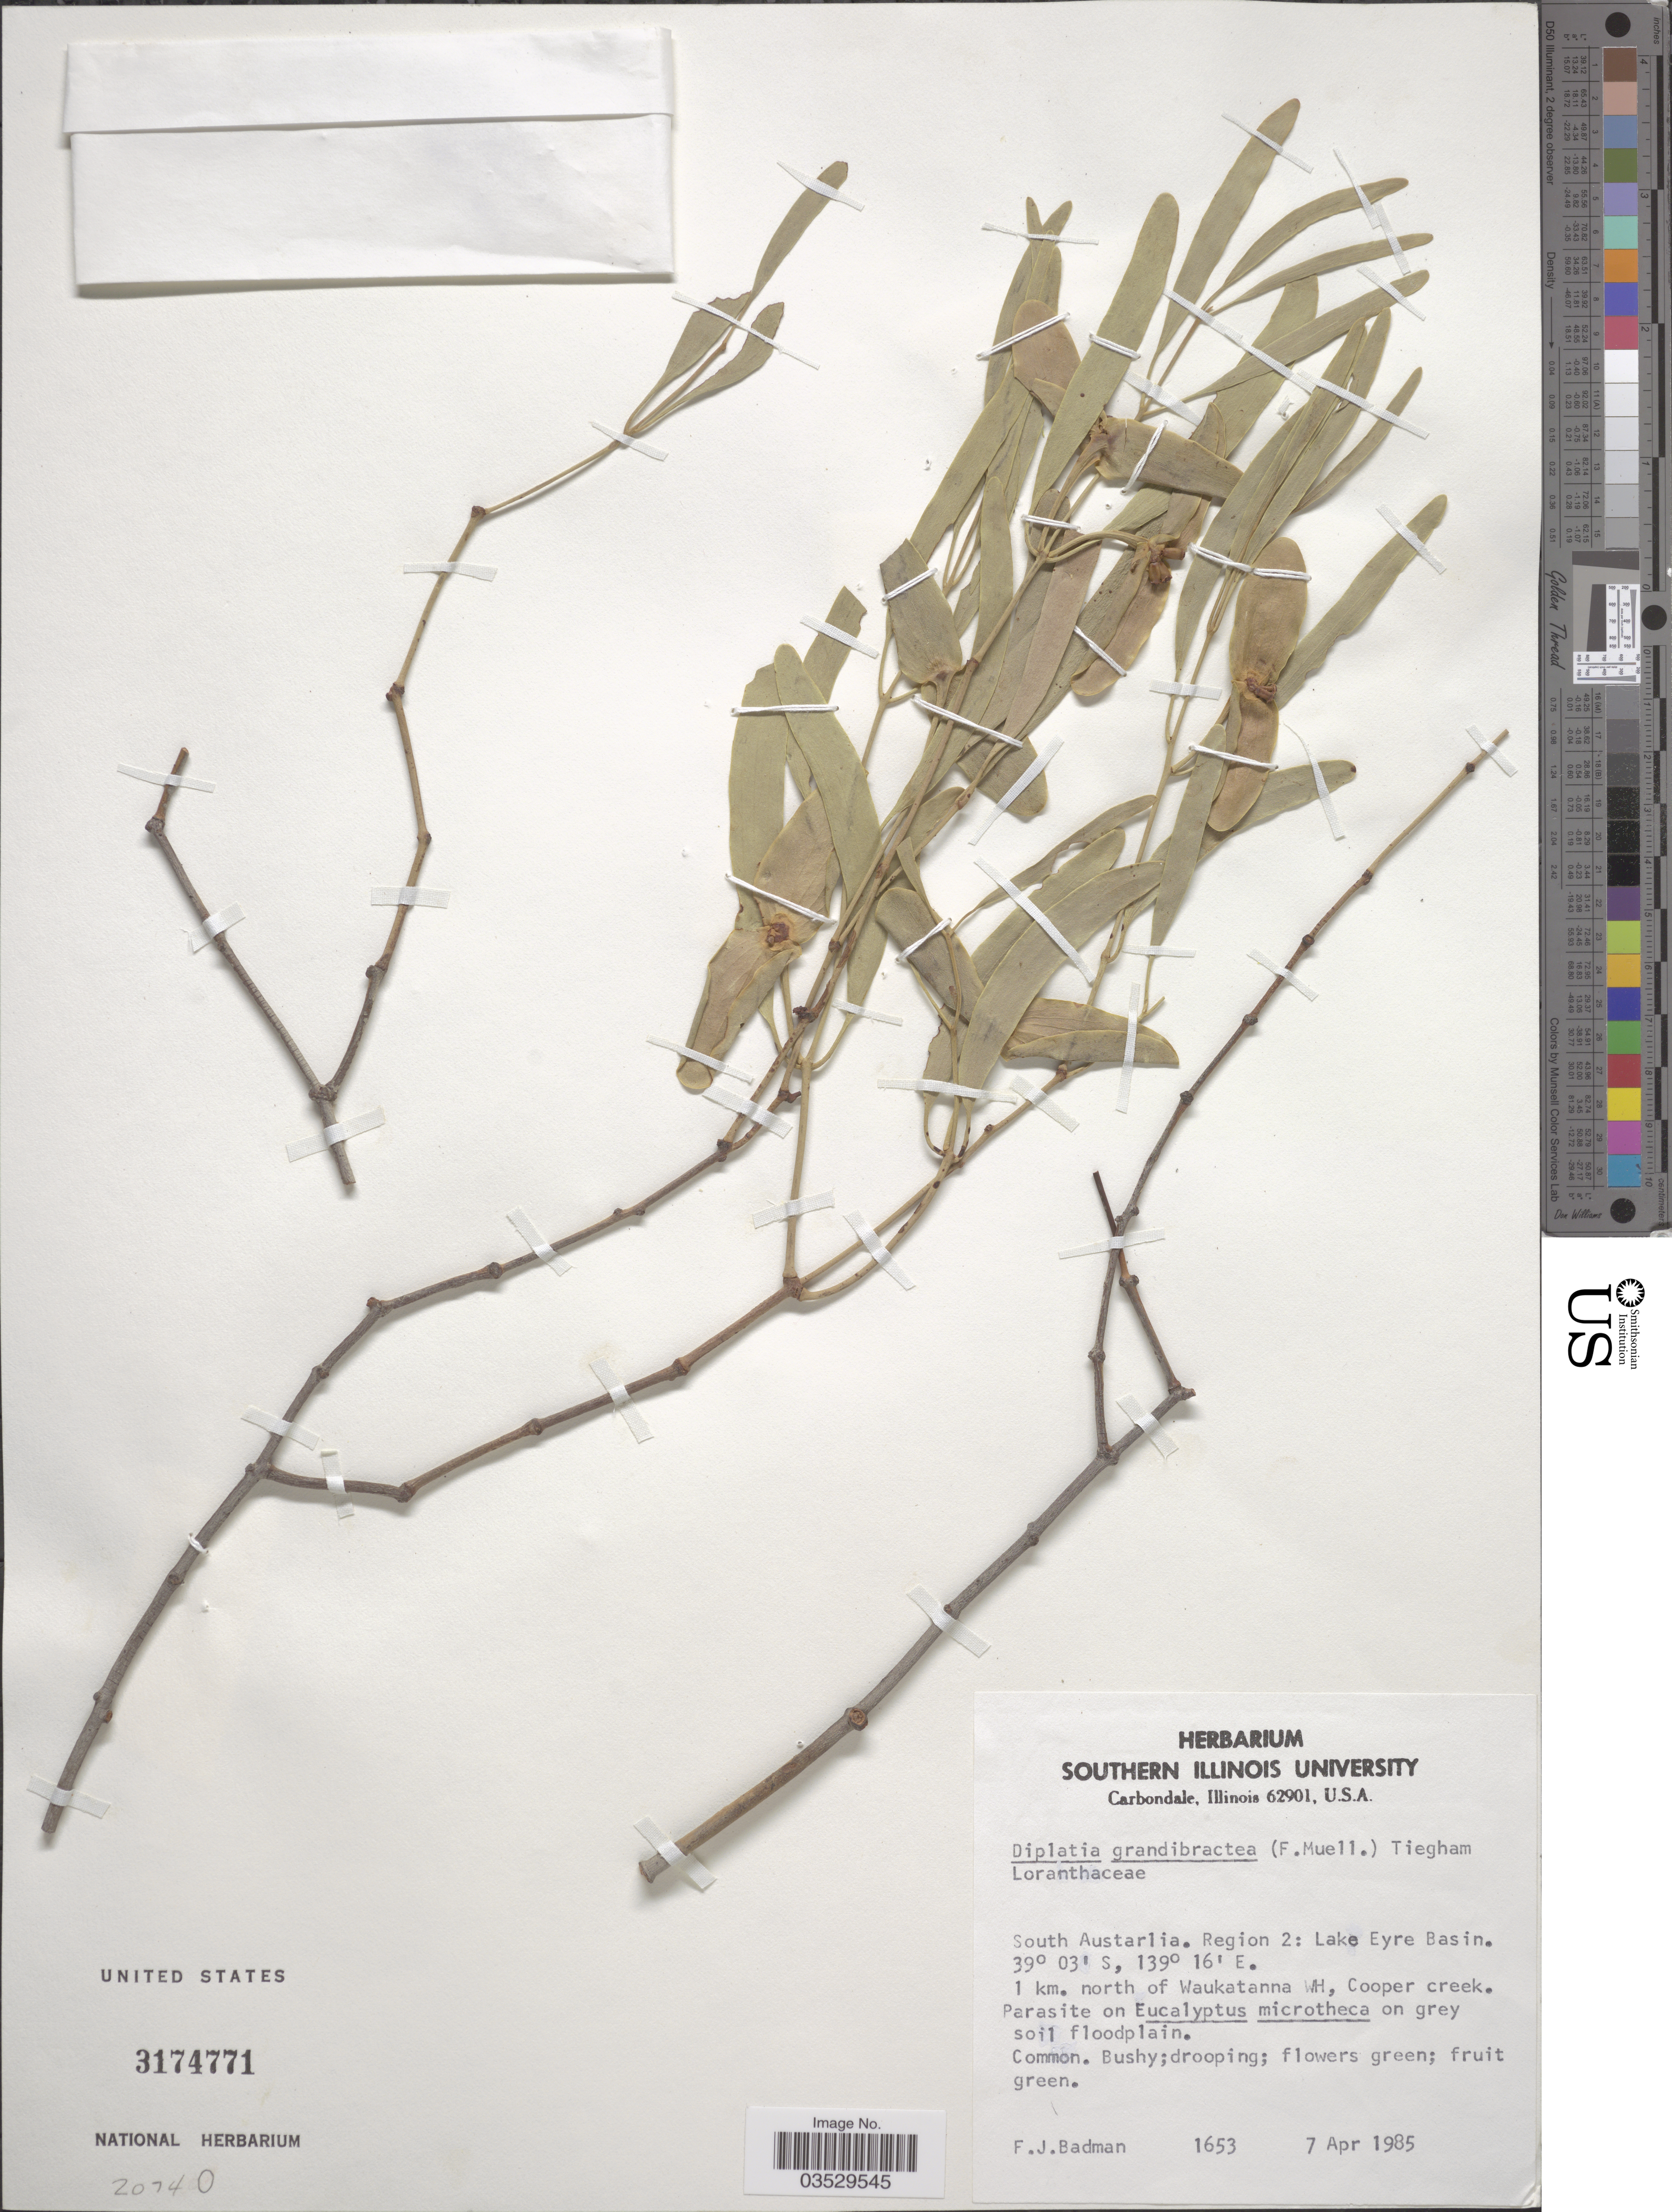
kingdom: Plantae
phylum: Tracheophyta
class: Magnoliopsida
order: Santalales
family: Loranthaceae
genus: Diplatia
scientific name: Diplatia grandibractea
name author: Tiegh.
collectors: F. Badman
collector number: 1653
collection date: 1985-04-07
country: Australia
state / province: South Australia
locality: Region 2: Lake Eyre Basin. 1 km. north of Waukatanna WH, Cooper creek.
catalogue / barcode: US 3174771